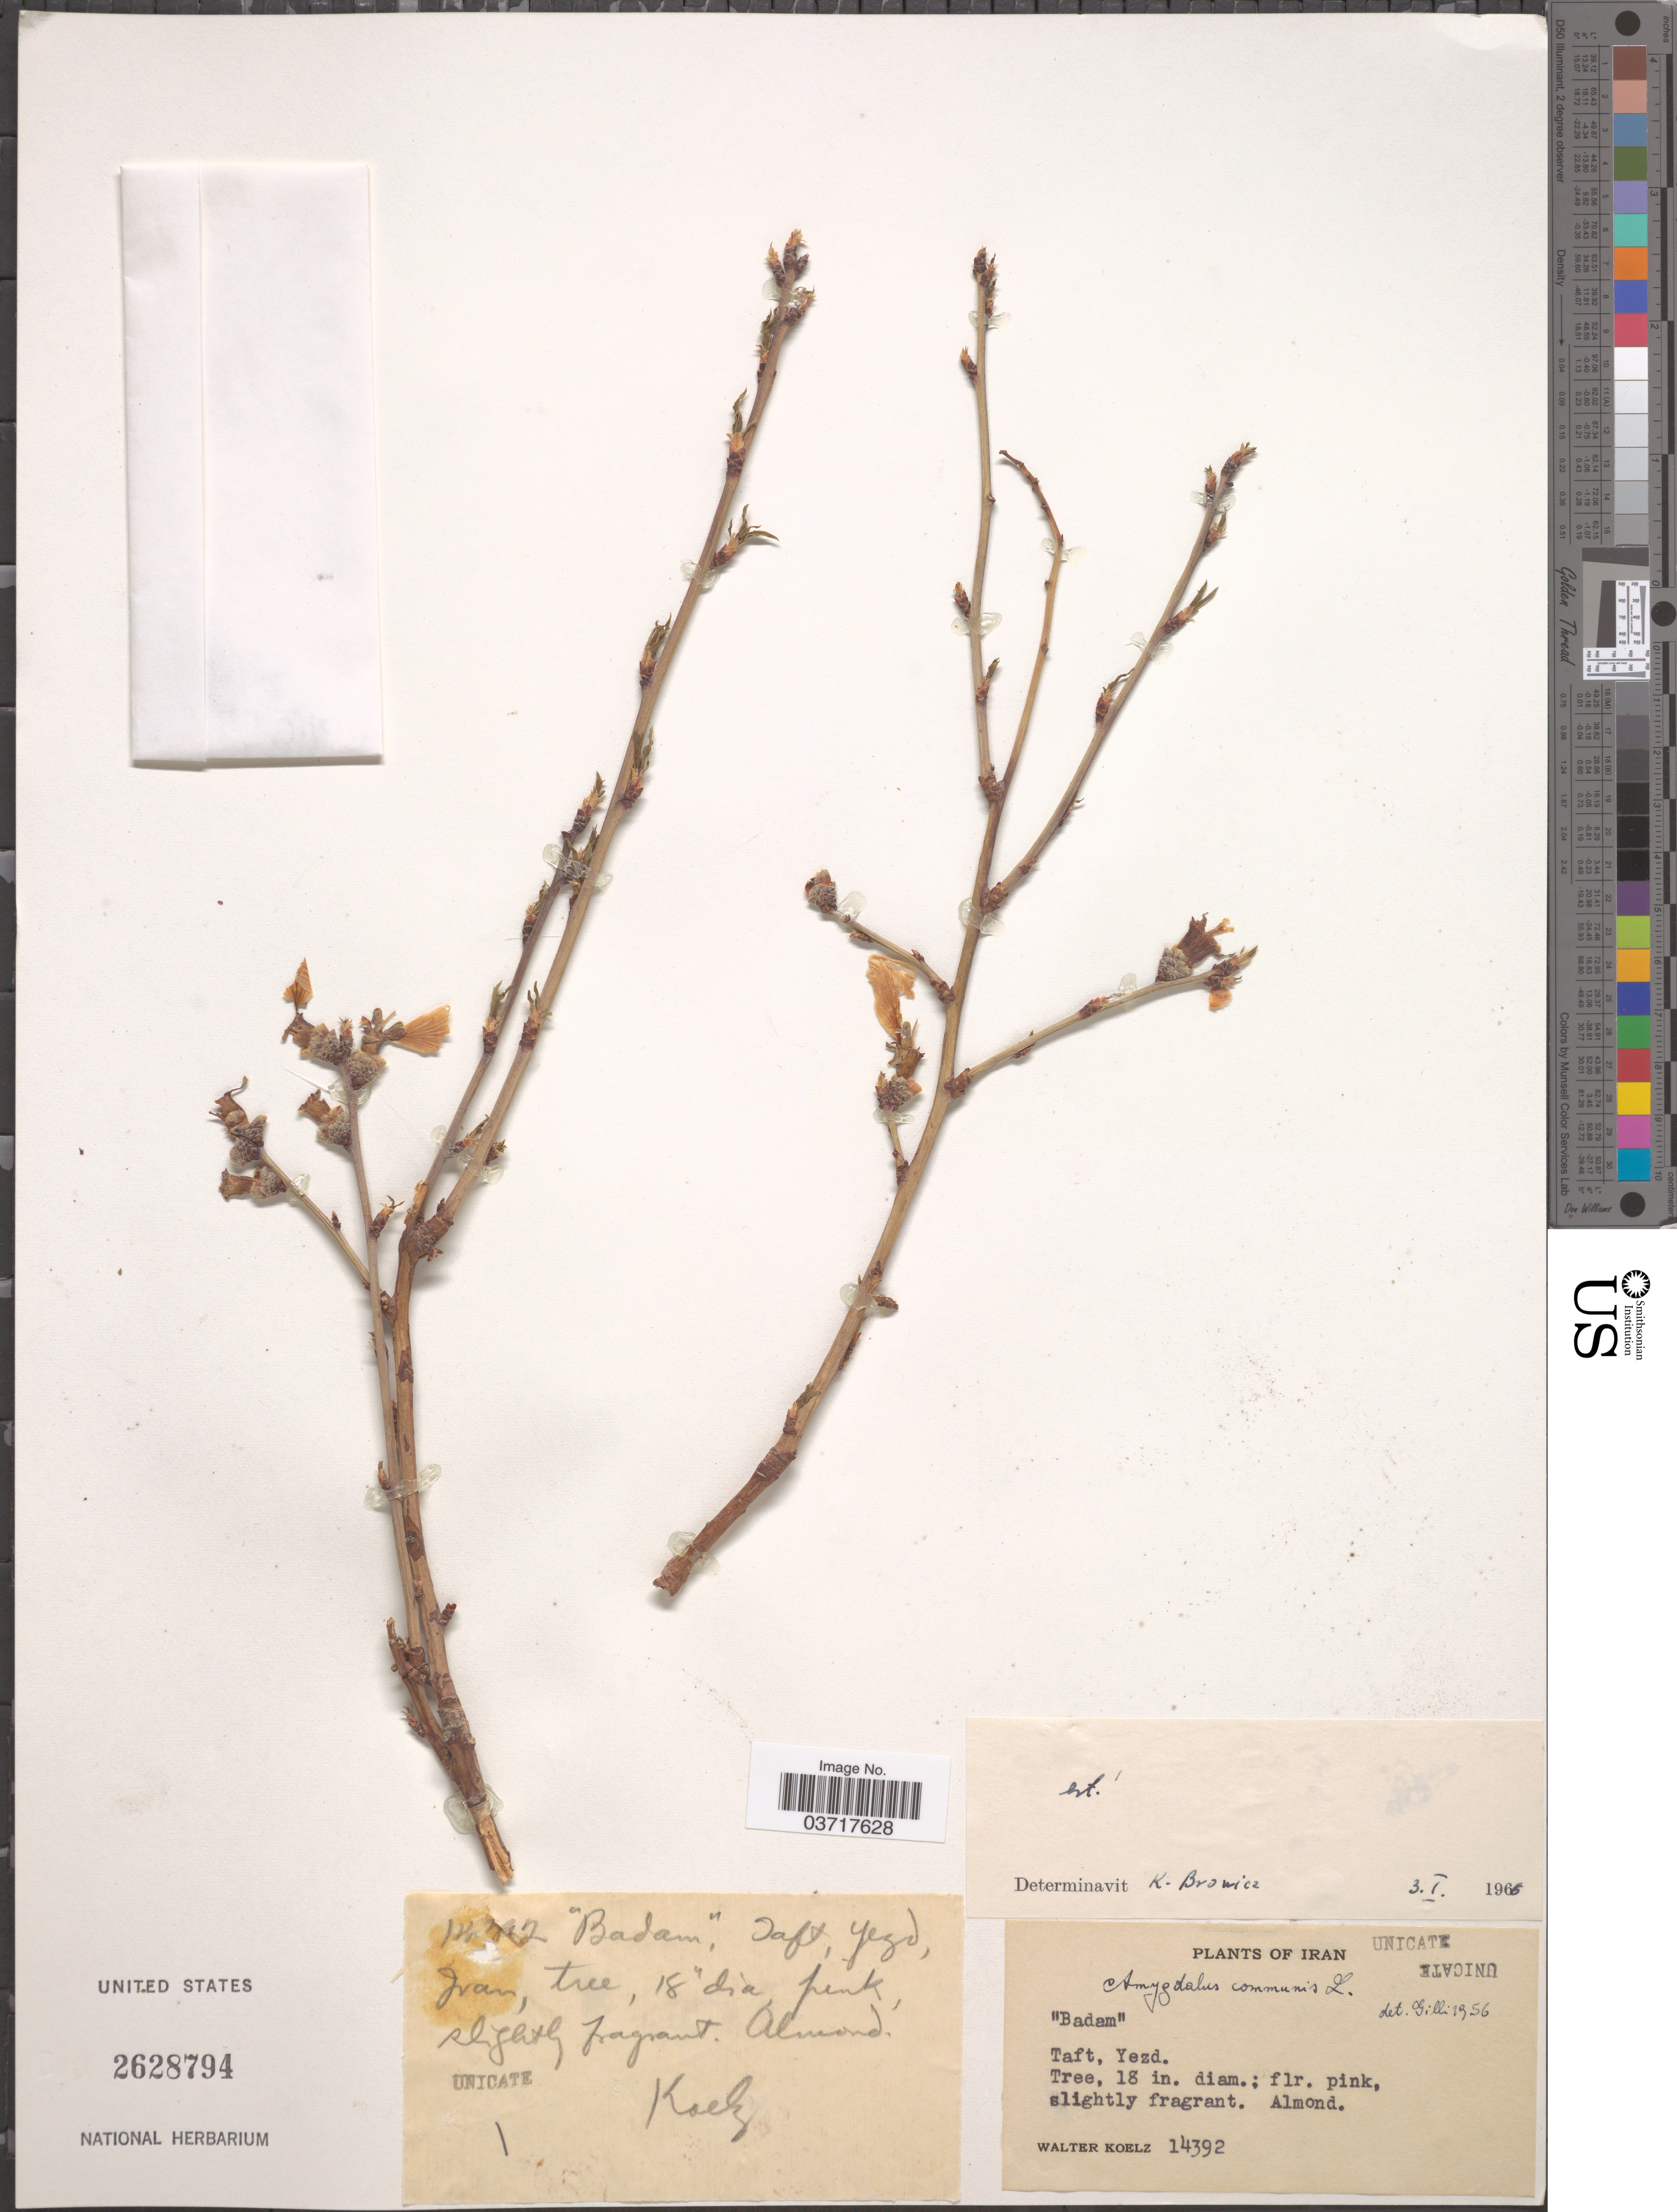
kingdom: Plantae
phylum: Tracheophyta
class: Magnoliopsida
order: Rosales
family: Rosaceae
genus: Prunus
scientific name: Prunus communis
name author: Huds.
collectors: W. N. Koelz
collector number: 14392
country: Iran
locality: Taft, Yezd.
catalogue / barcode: US 2628794